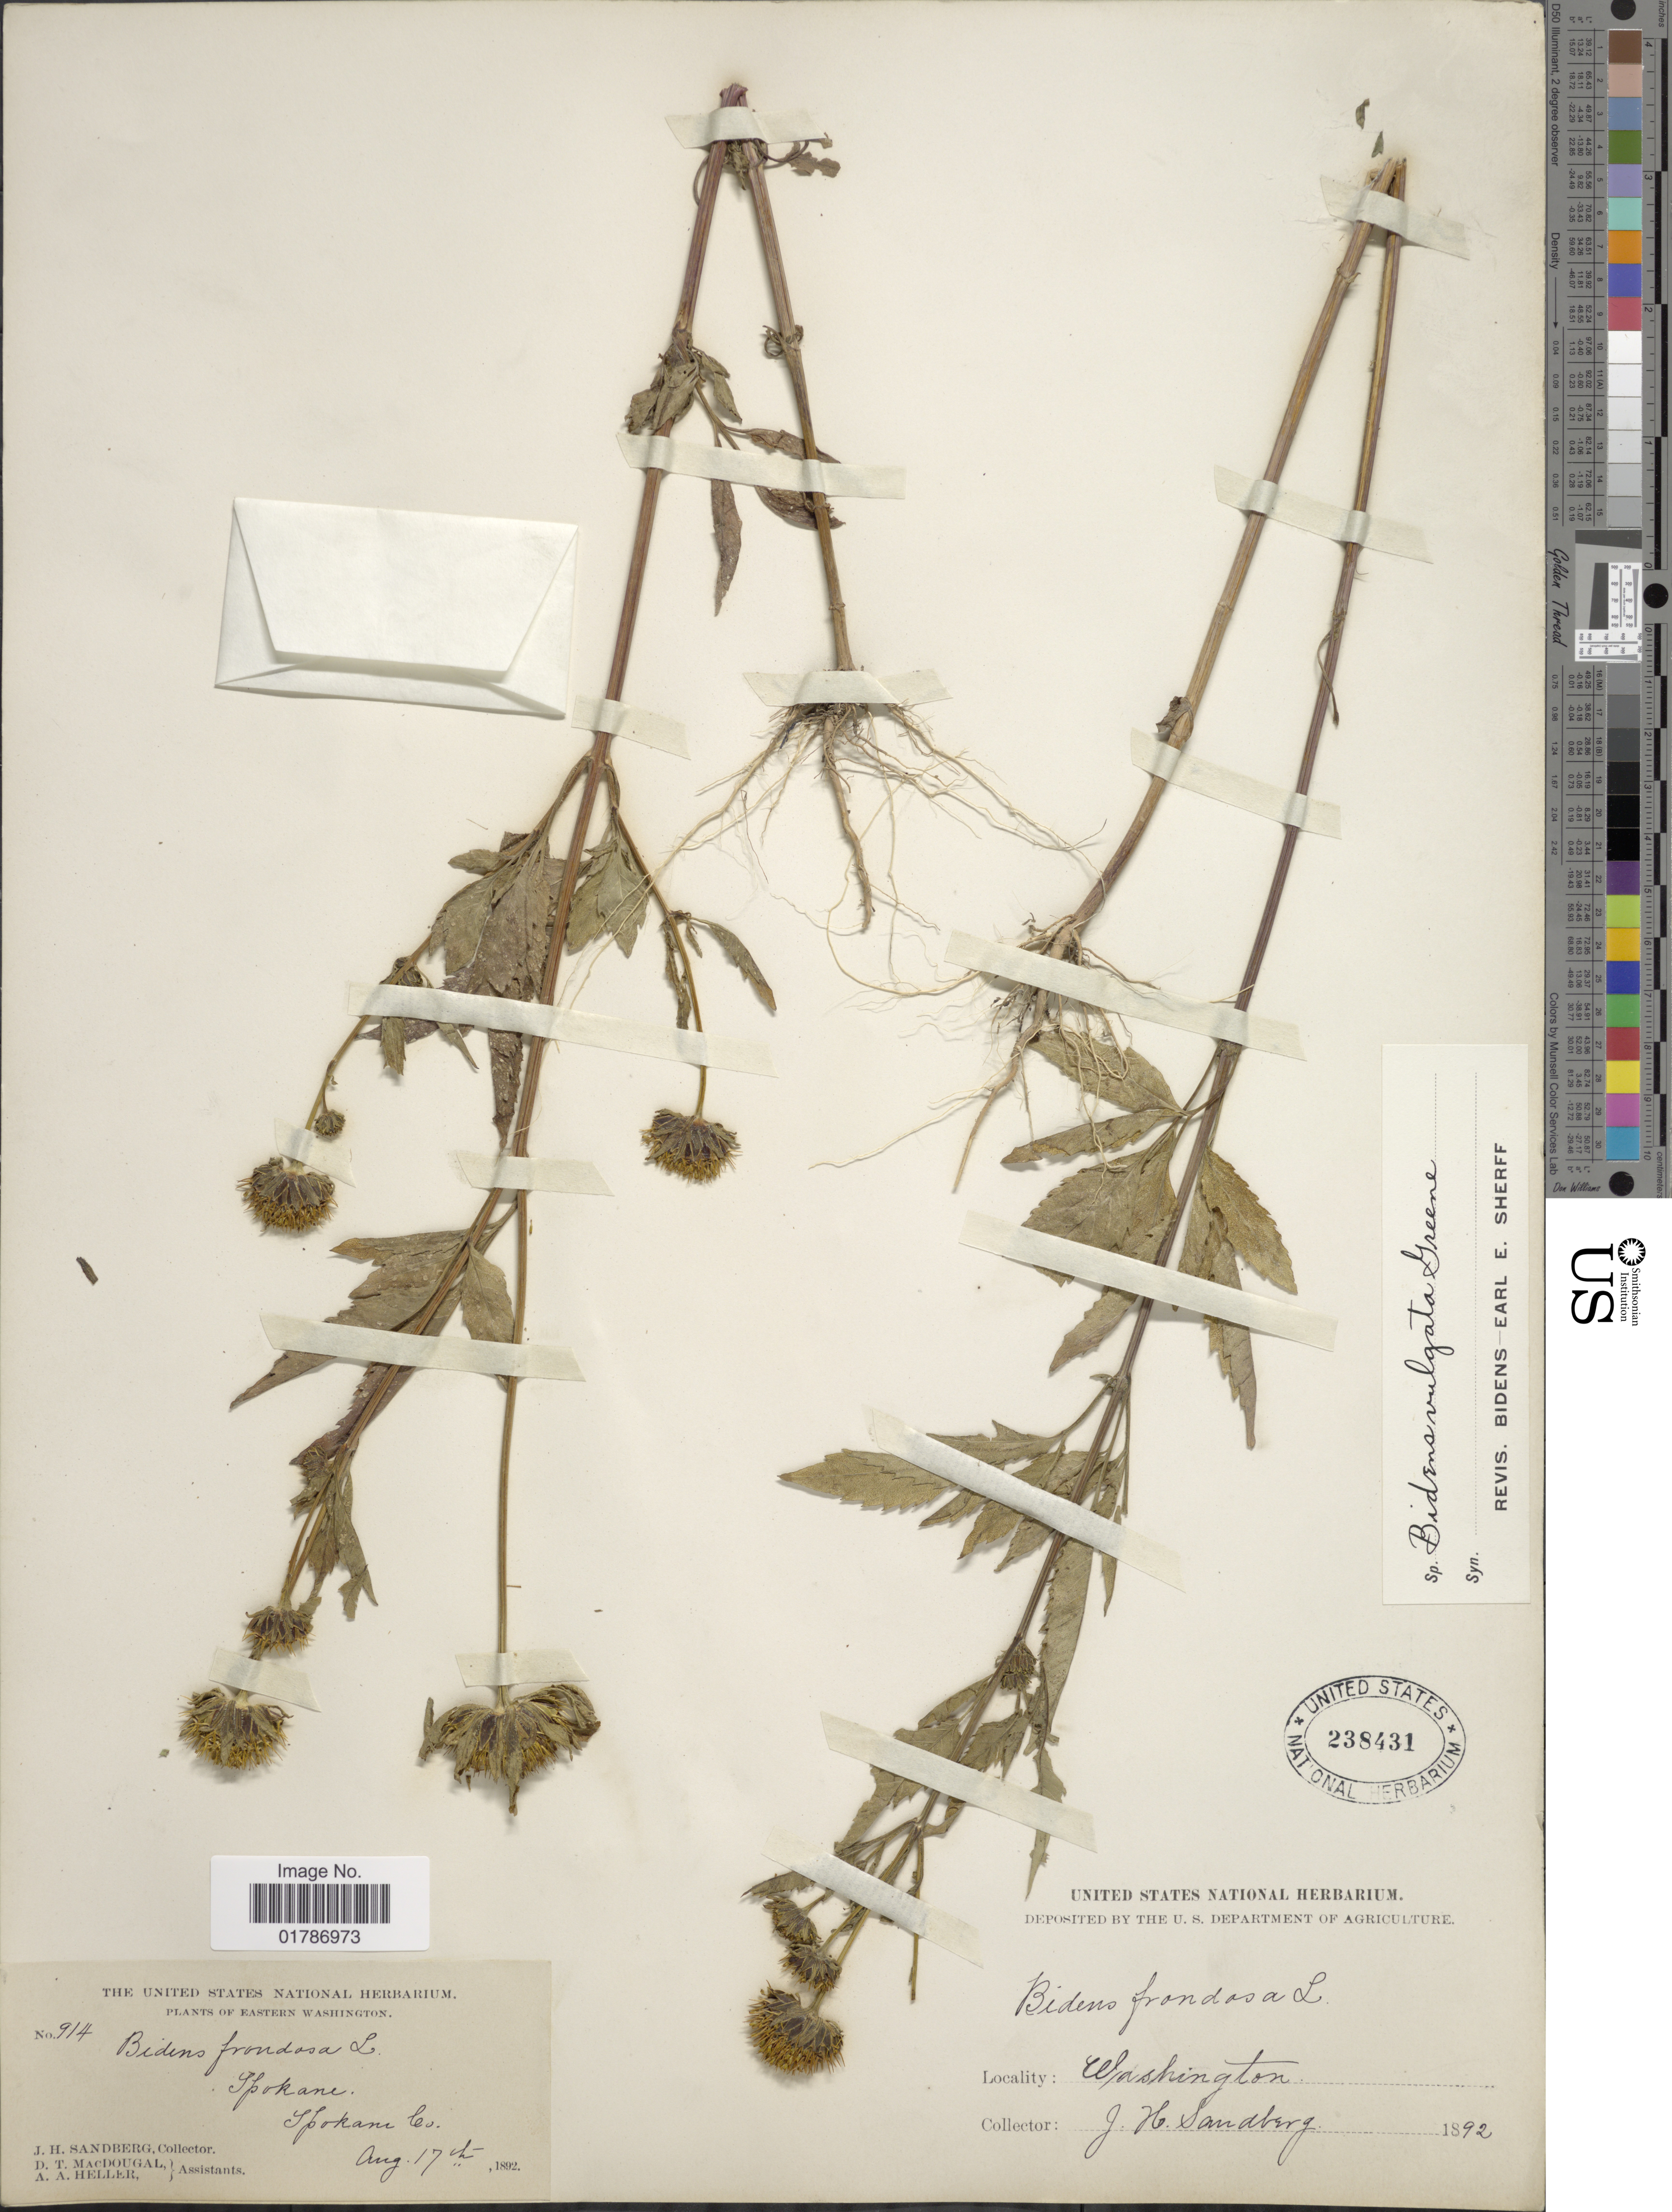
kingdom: Plantae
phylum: Tracheophyta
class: Magnoliopsida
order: Asterales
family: Asteraceae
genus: Bidens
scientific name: Bidens vulgata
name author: Greene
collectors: J. H. Sandberg, D. T. MacDougal & A. A. Heller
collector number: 914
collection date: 1892-08-17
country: United States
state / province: Washington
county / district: Spokane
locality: Eastern Washington, Spokane, Spokane Co.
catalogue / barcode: US 238431